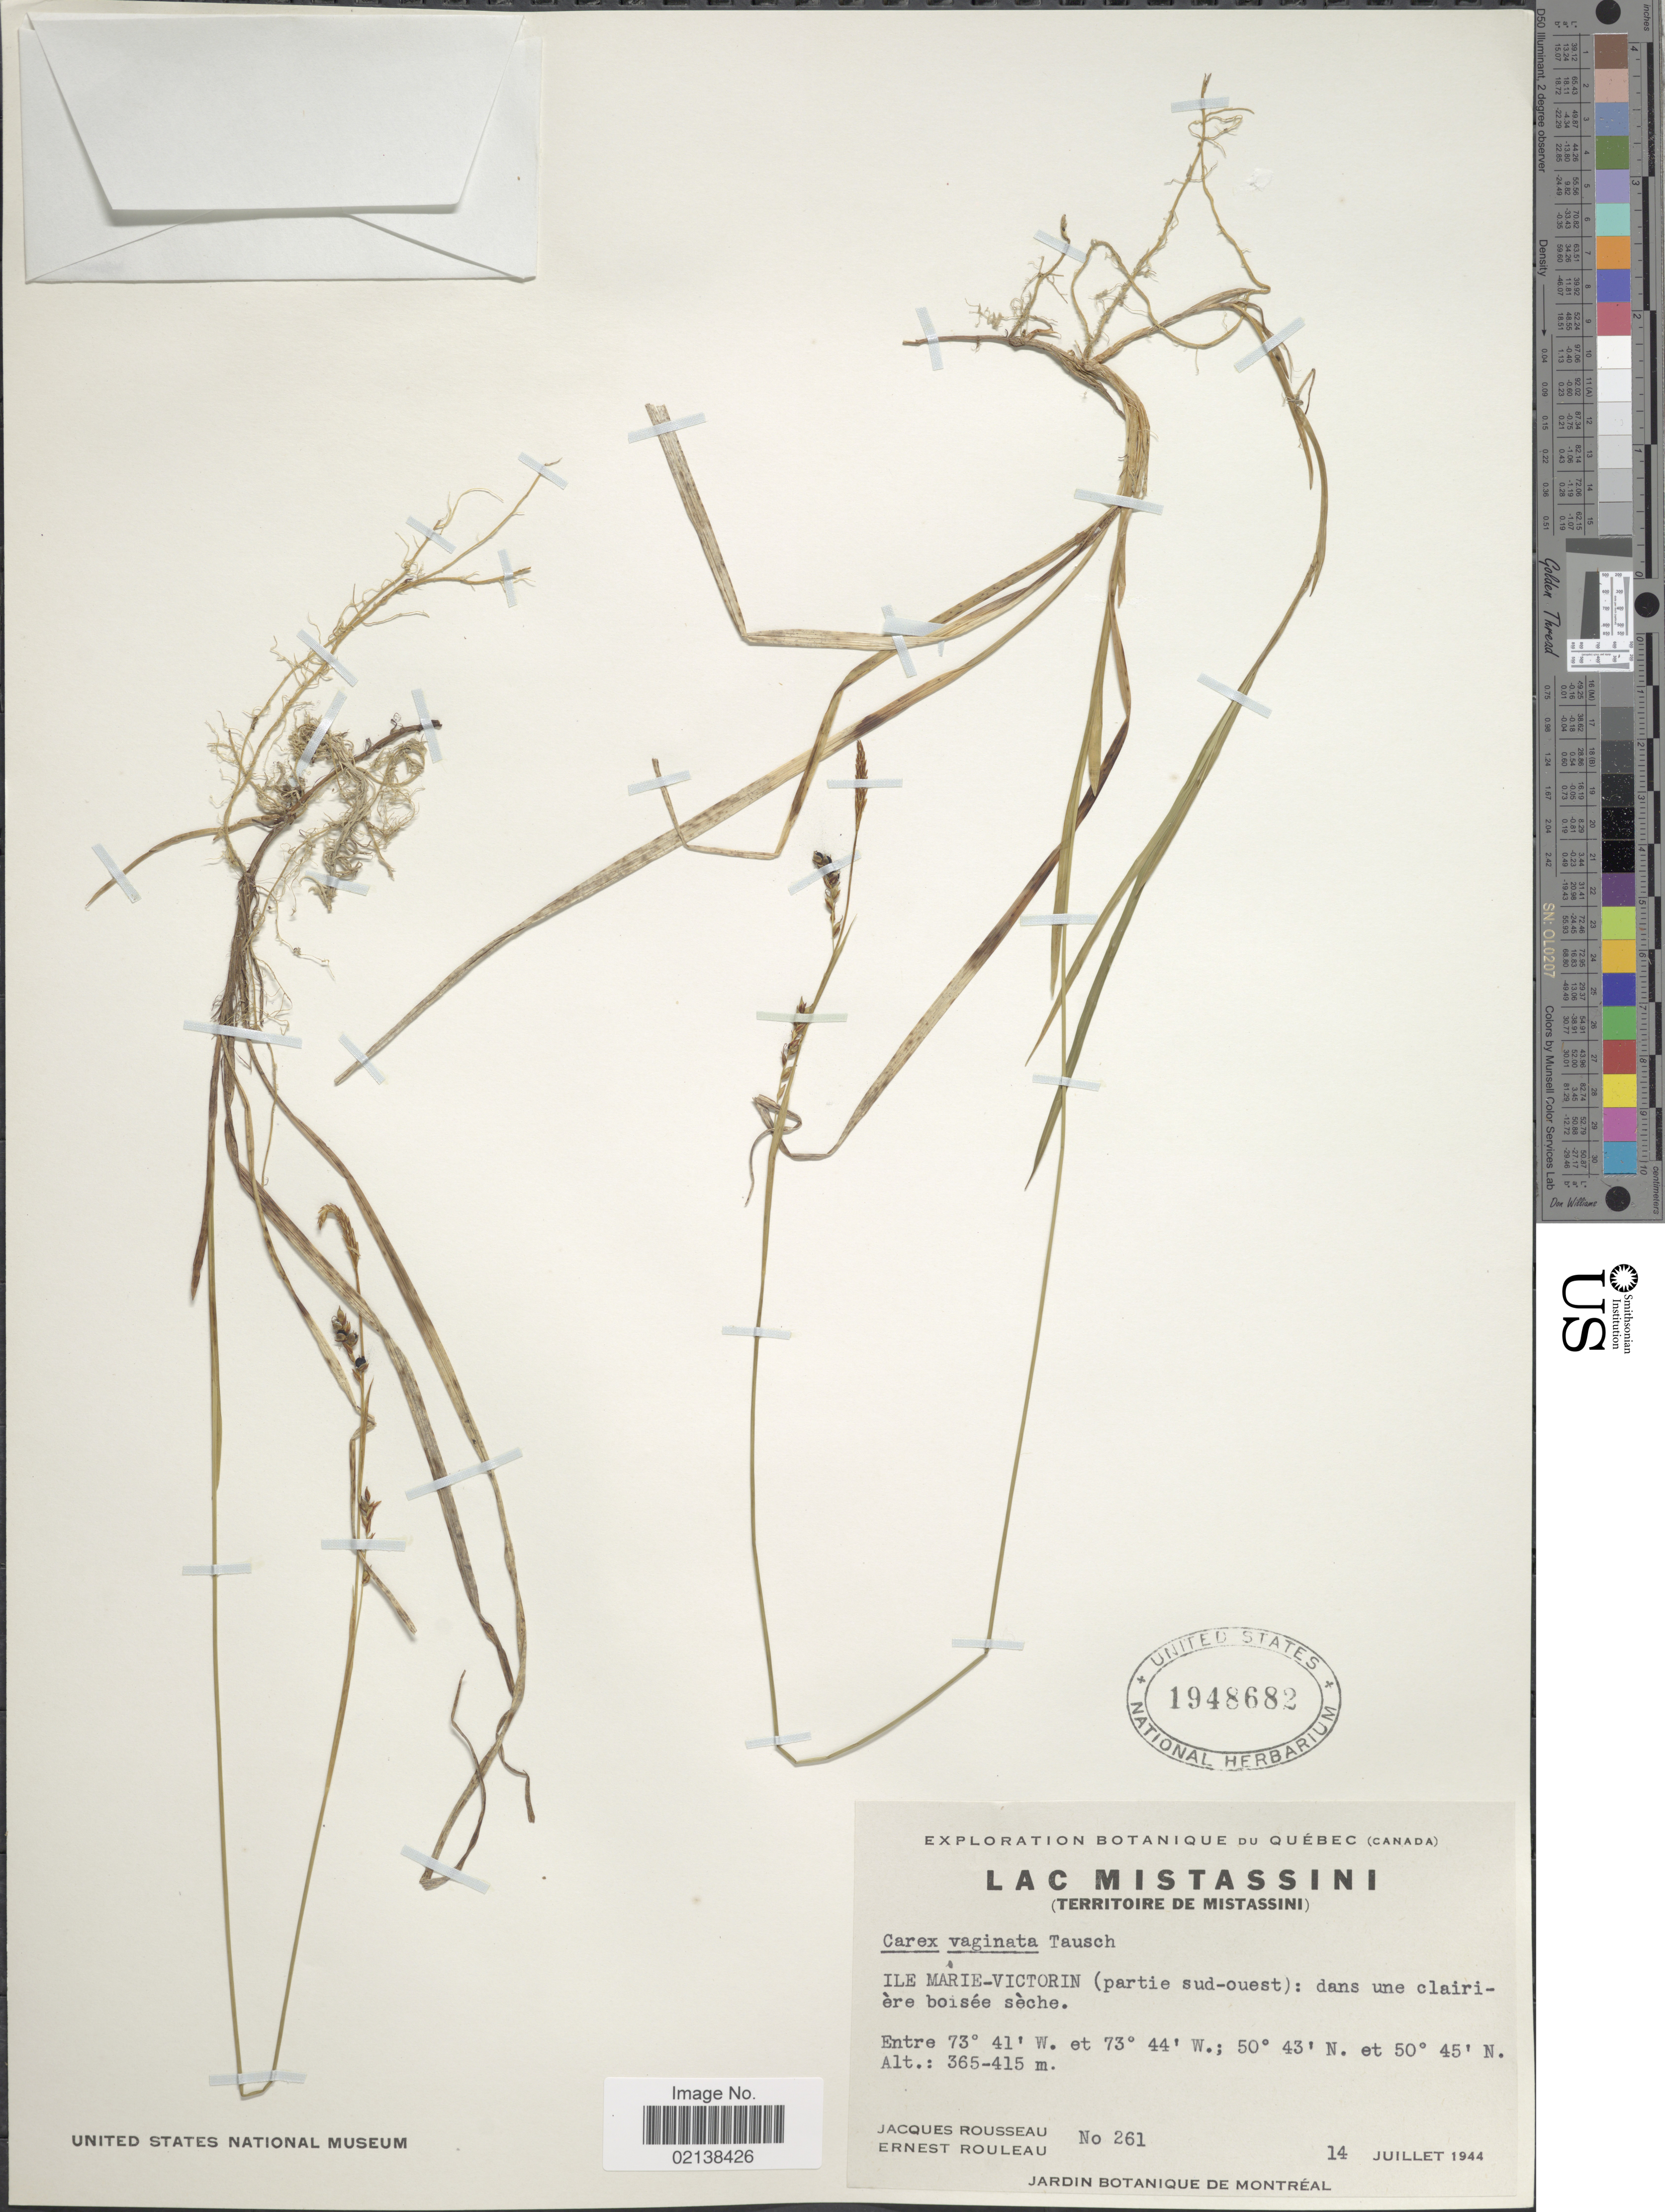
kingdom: Plantae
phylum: Tracheophyta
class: Liliopsida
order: Poales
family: Cyperaceae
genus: Carex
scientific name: Carex vaginata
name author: Tausch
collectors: J. Rousseau & E. Rouleau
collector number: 261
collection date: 1944-07-14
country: Canada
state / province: Quebec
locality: Botanique du Quebec, Lac Mistassini (Territoire de Mistassini), Ile Marie-Victorin (partie sud-ouest): danse une clairiere boisee seche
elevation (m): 365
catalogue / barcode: US 1948682